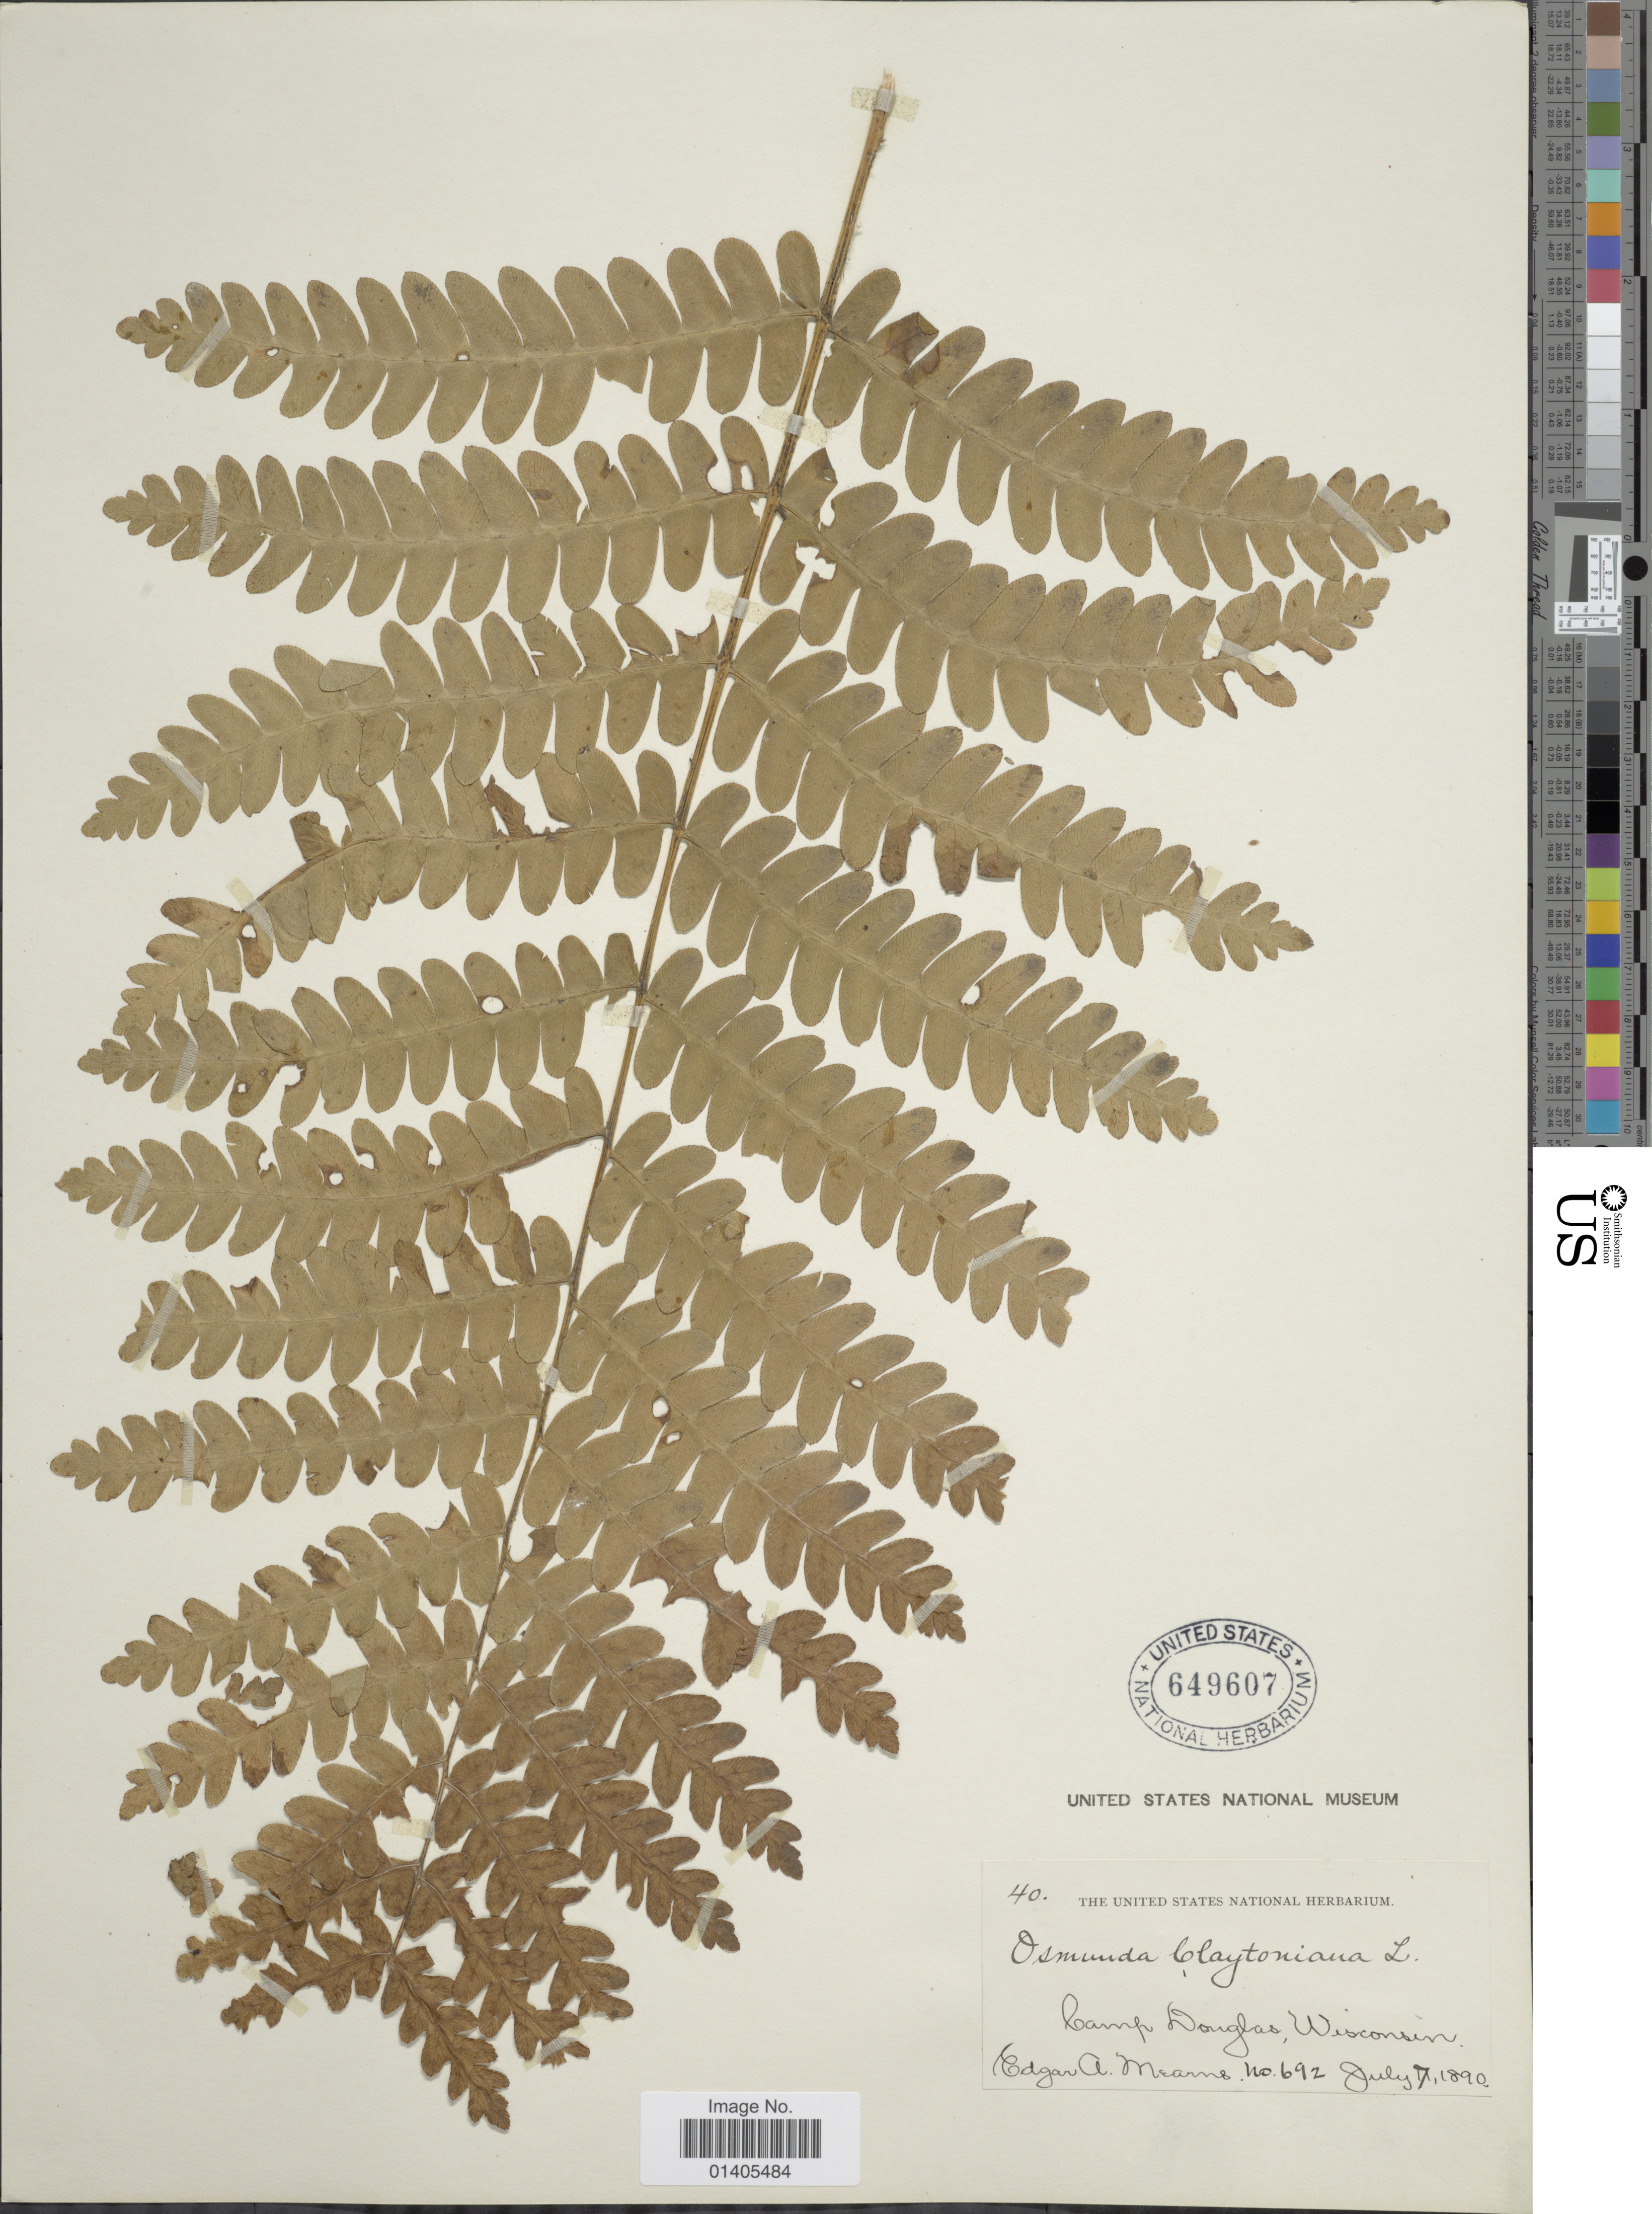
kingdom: Plantae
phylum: Tracheophyta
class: Polypodiopsida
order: Osmundales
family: Osmundaceae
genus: Osmunda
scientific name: Osmunda claytoniana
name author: (L.) Tagawa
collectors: E. A. Mearns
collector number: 40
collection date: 1890-07-07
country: United States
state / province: Wisconsin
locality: Camp Douglas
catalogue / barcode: US 649607